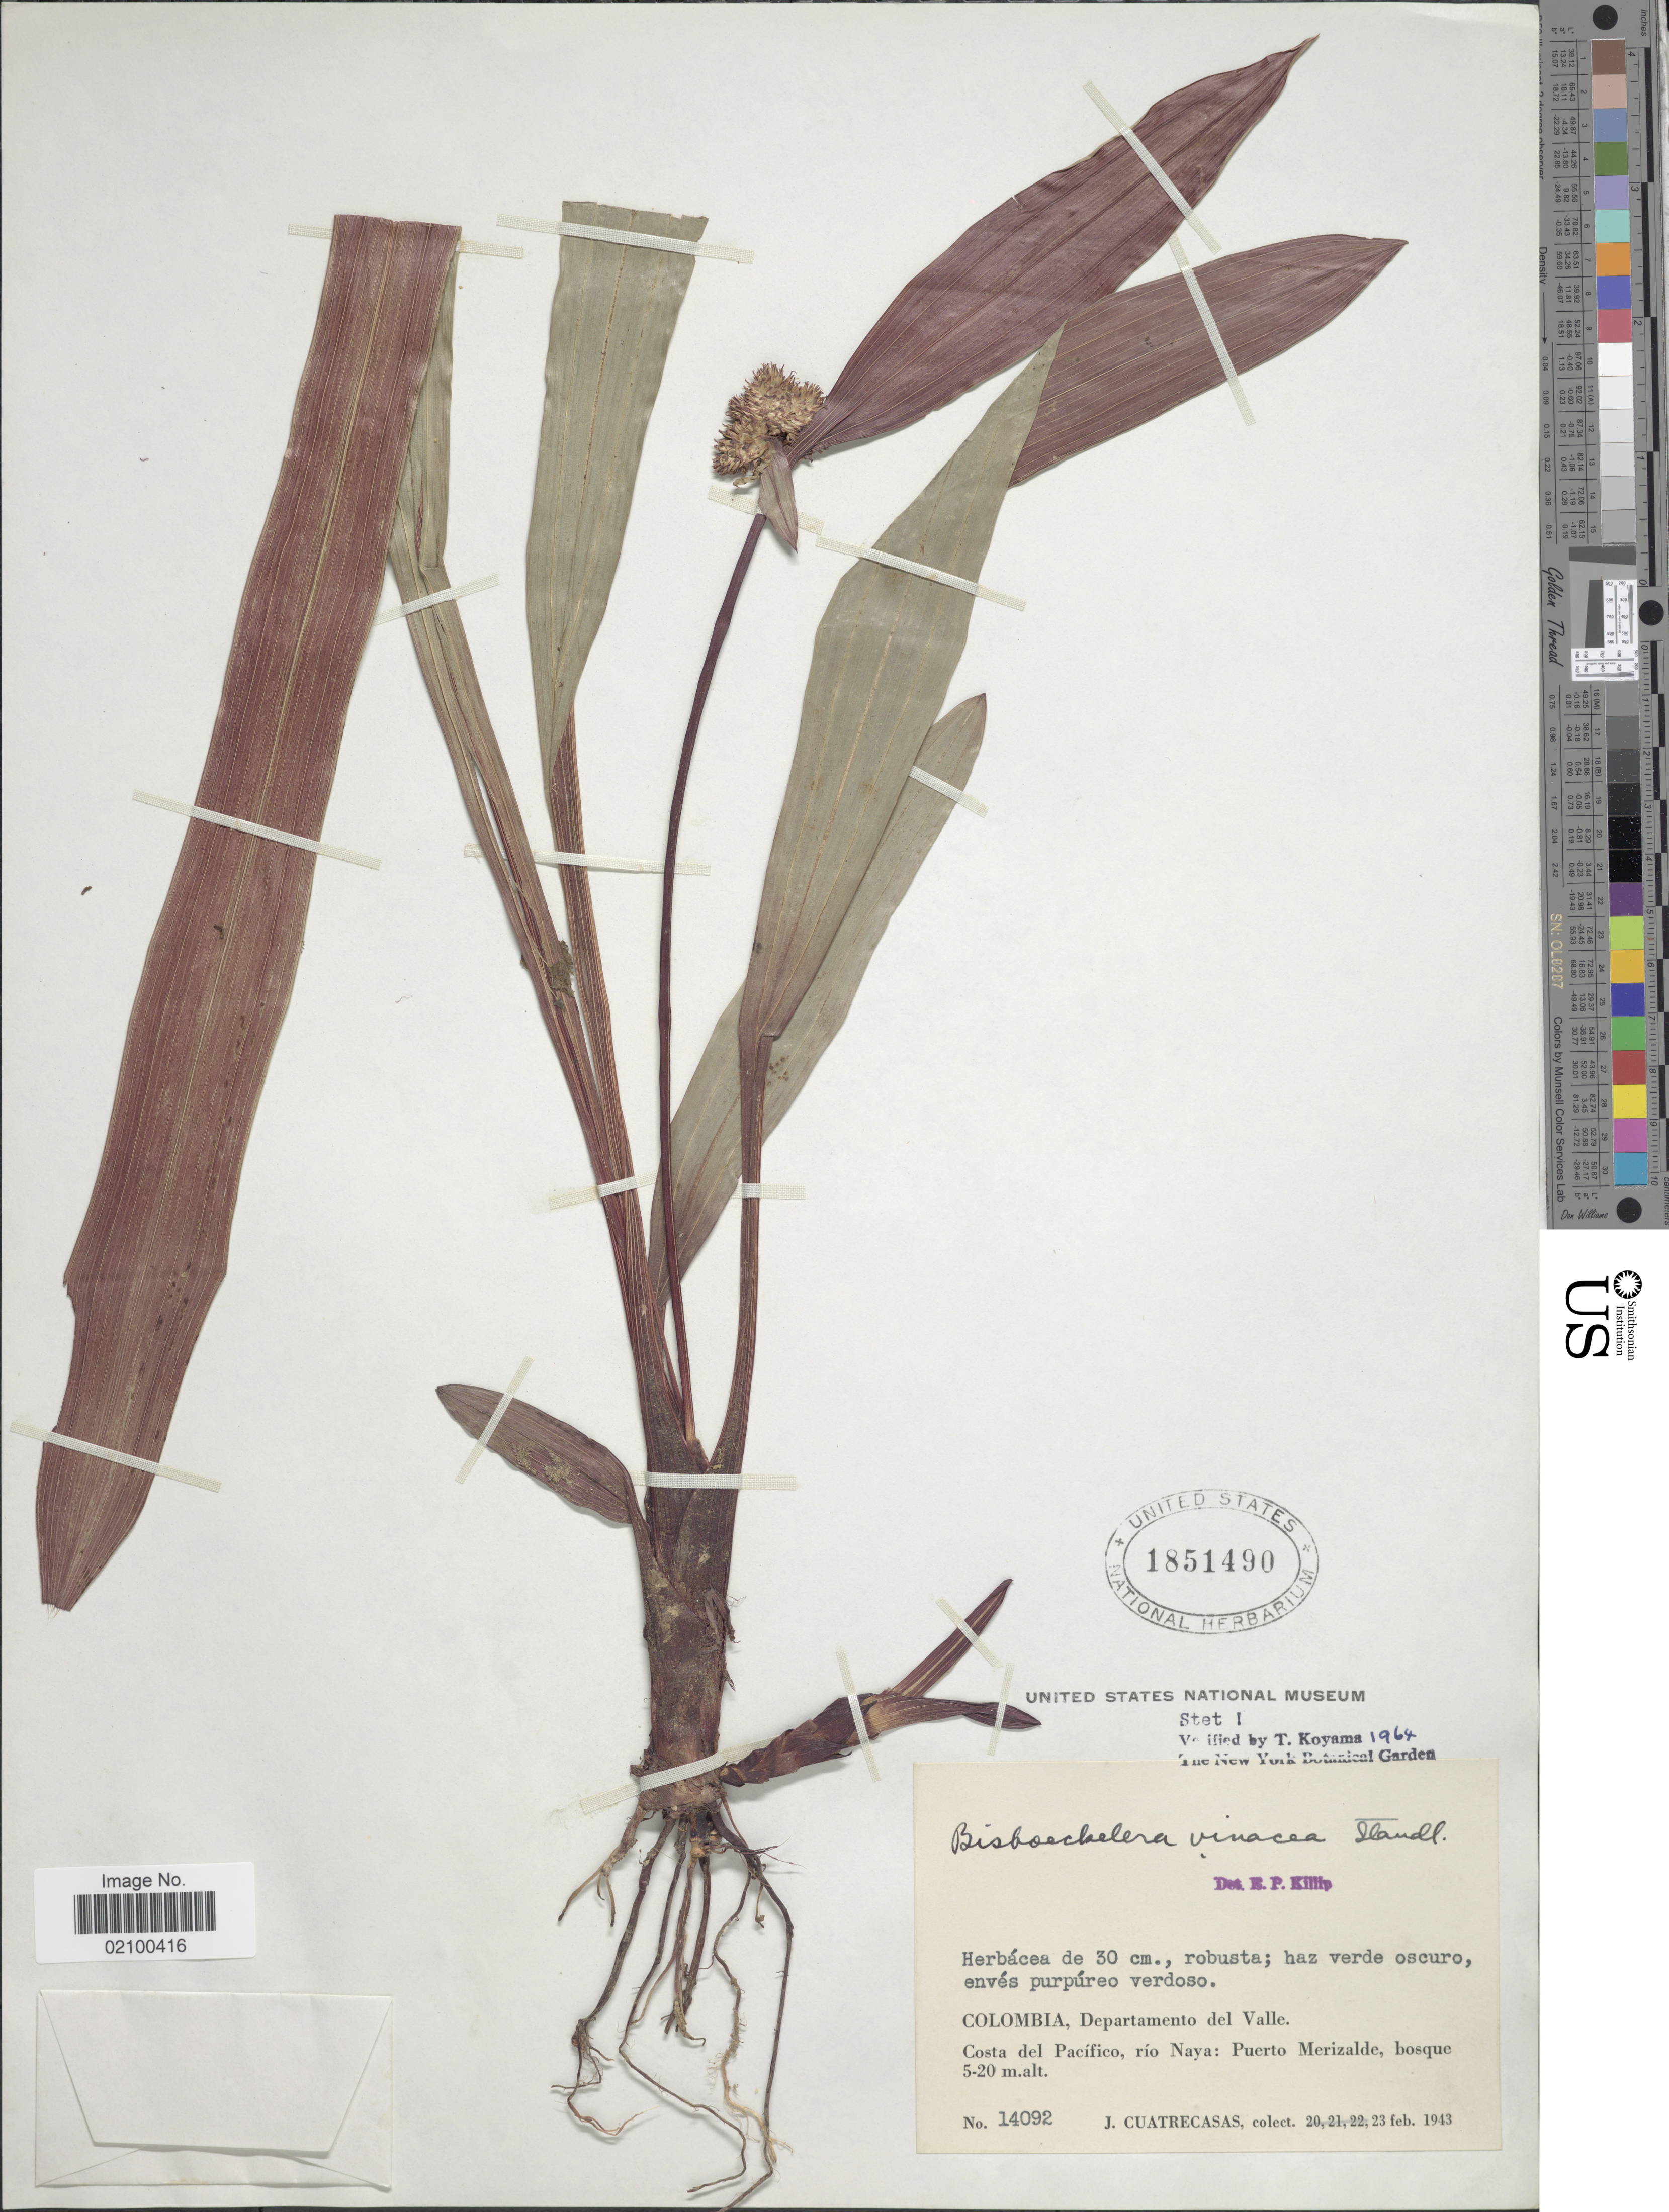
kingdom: Plantae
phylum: Tracheophyta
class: Liliopsida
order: Poales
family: Cyperaceae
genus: Bisboeckelera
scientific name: Bisboeckelera vinacea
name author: Standl.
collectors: J. Cuatrecasas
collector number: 14092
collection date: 1943-02-23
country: Colombia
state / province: Valle del Cauca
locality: Departamento del Valle. Costa del Pacifico, rio Naya: Puerto Merizalde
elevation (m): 5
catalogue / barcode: US 1851490